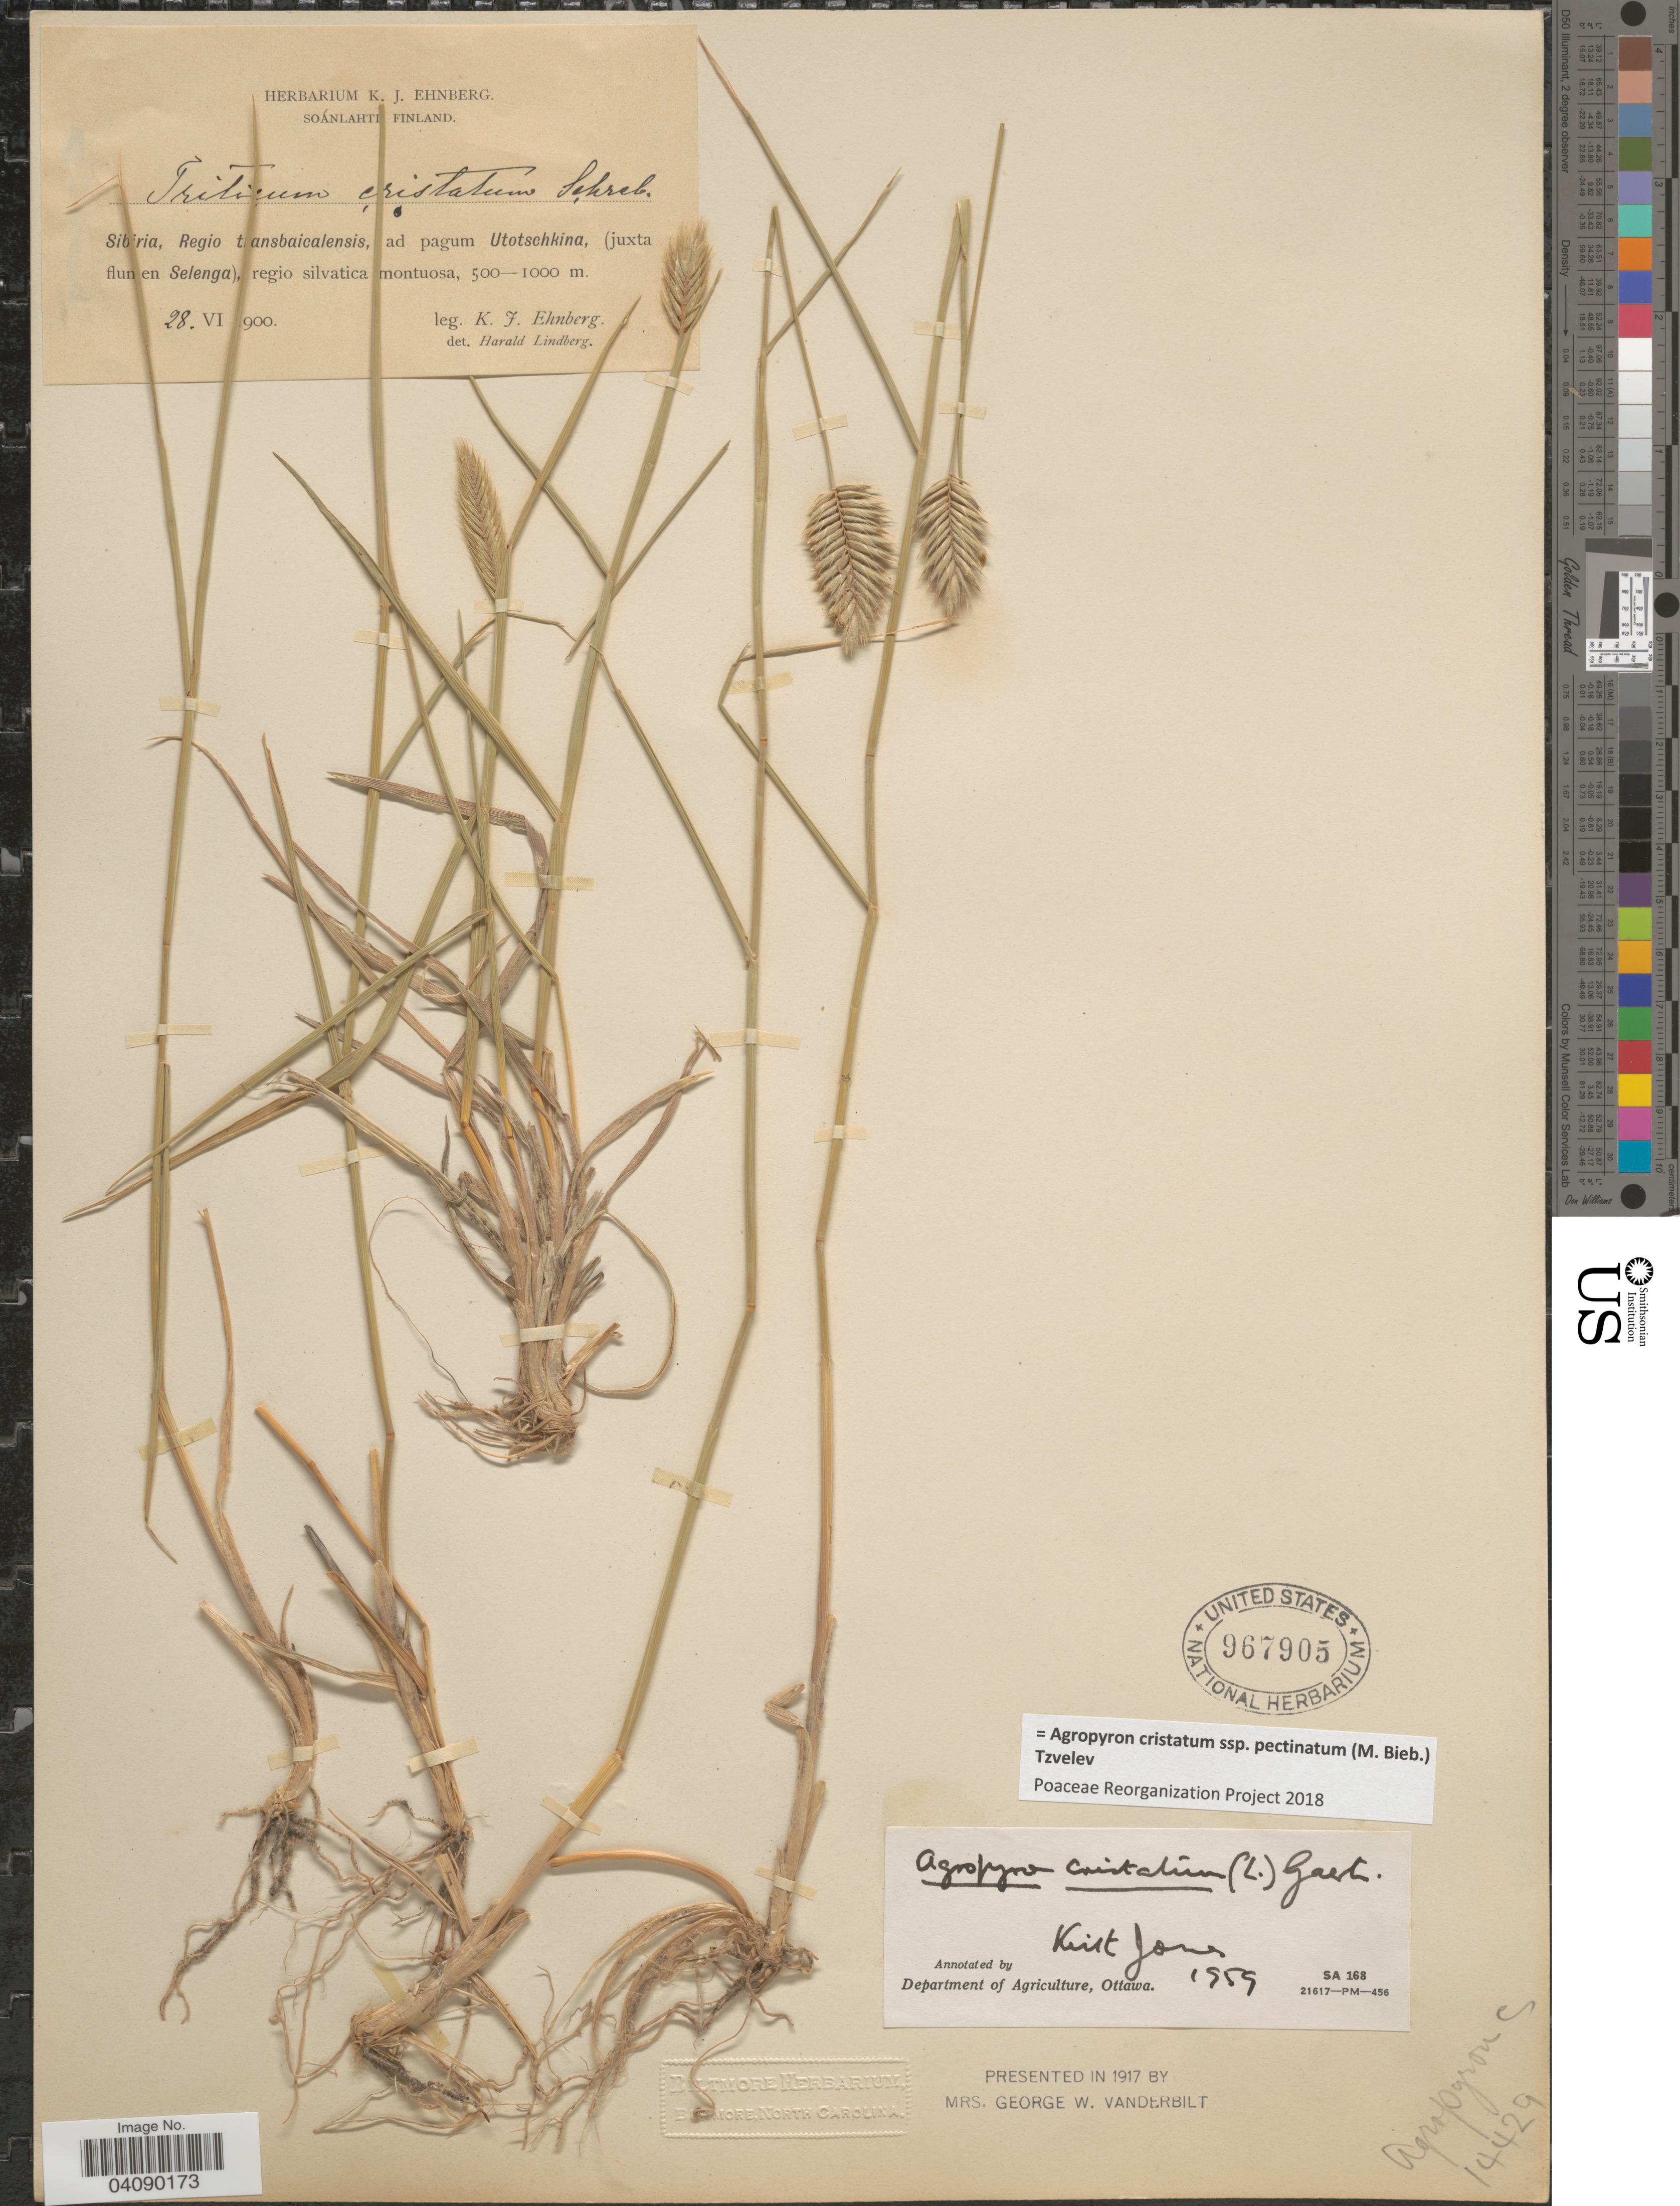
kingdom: Plantae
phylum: Tracheophyta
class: Liliopsida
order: Poales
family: Poaceae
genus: Agropyron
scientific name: Agropyron cristatum subsp. pectinatum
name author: (M. Bieb.) Tzvelev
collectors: K. Ehnberg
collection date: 1900-06-28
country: Russian Federation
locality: Sibiria, Regio transbaicalensis, ad pagum Utotschkina, (juxta flumen Selenga), regio silvatica montuosa.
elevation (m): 500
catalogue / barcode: US 967905